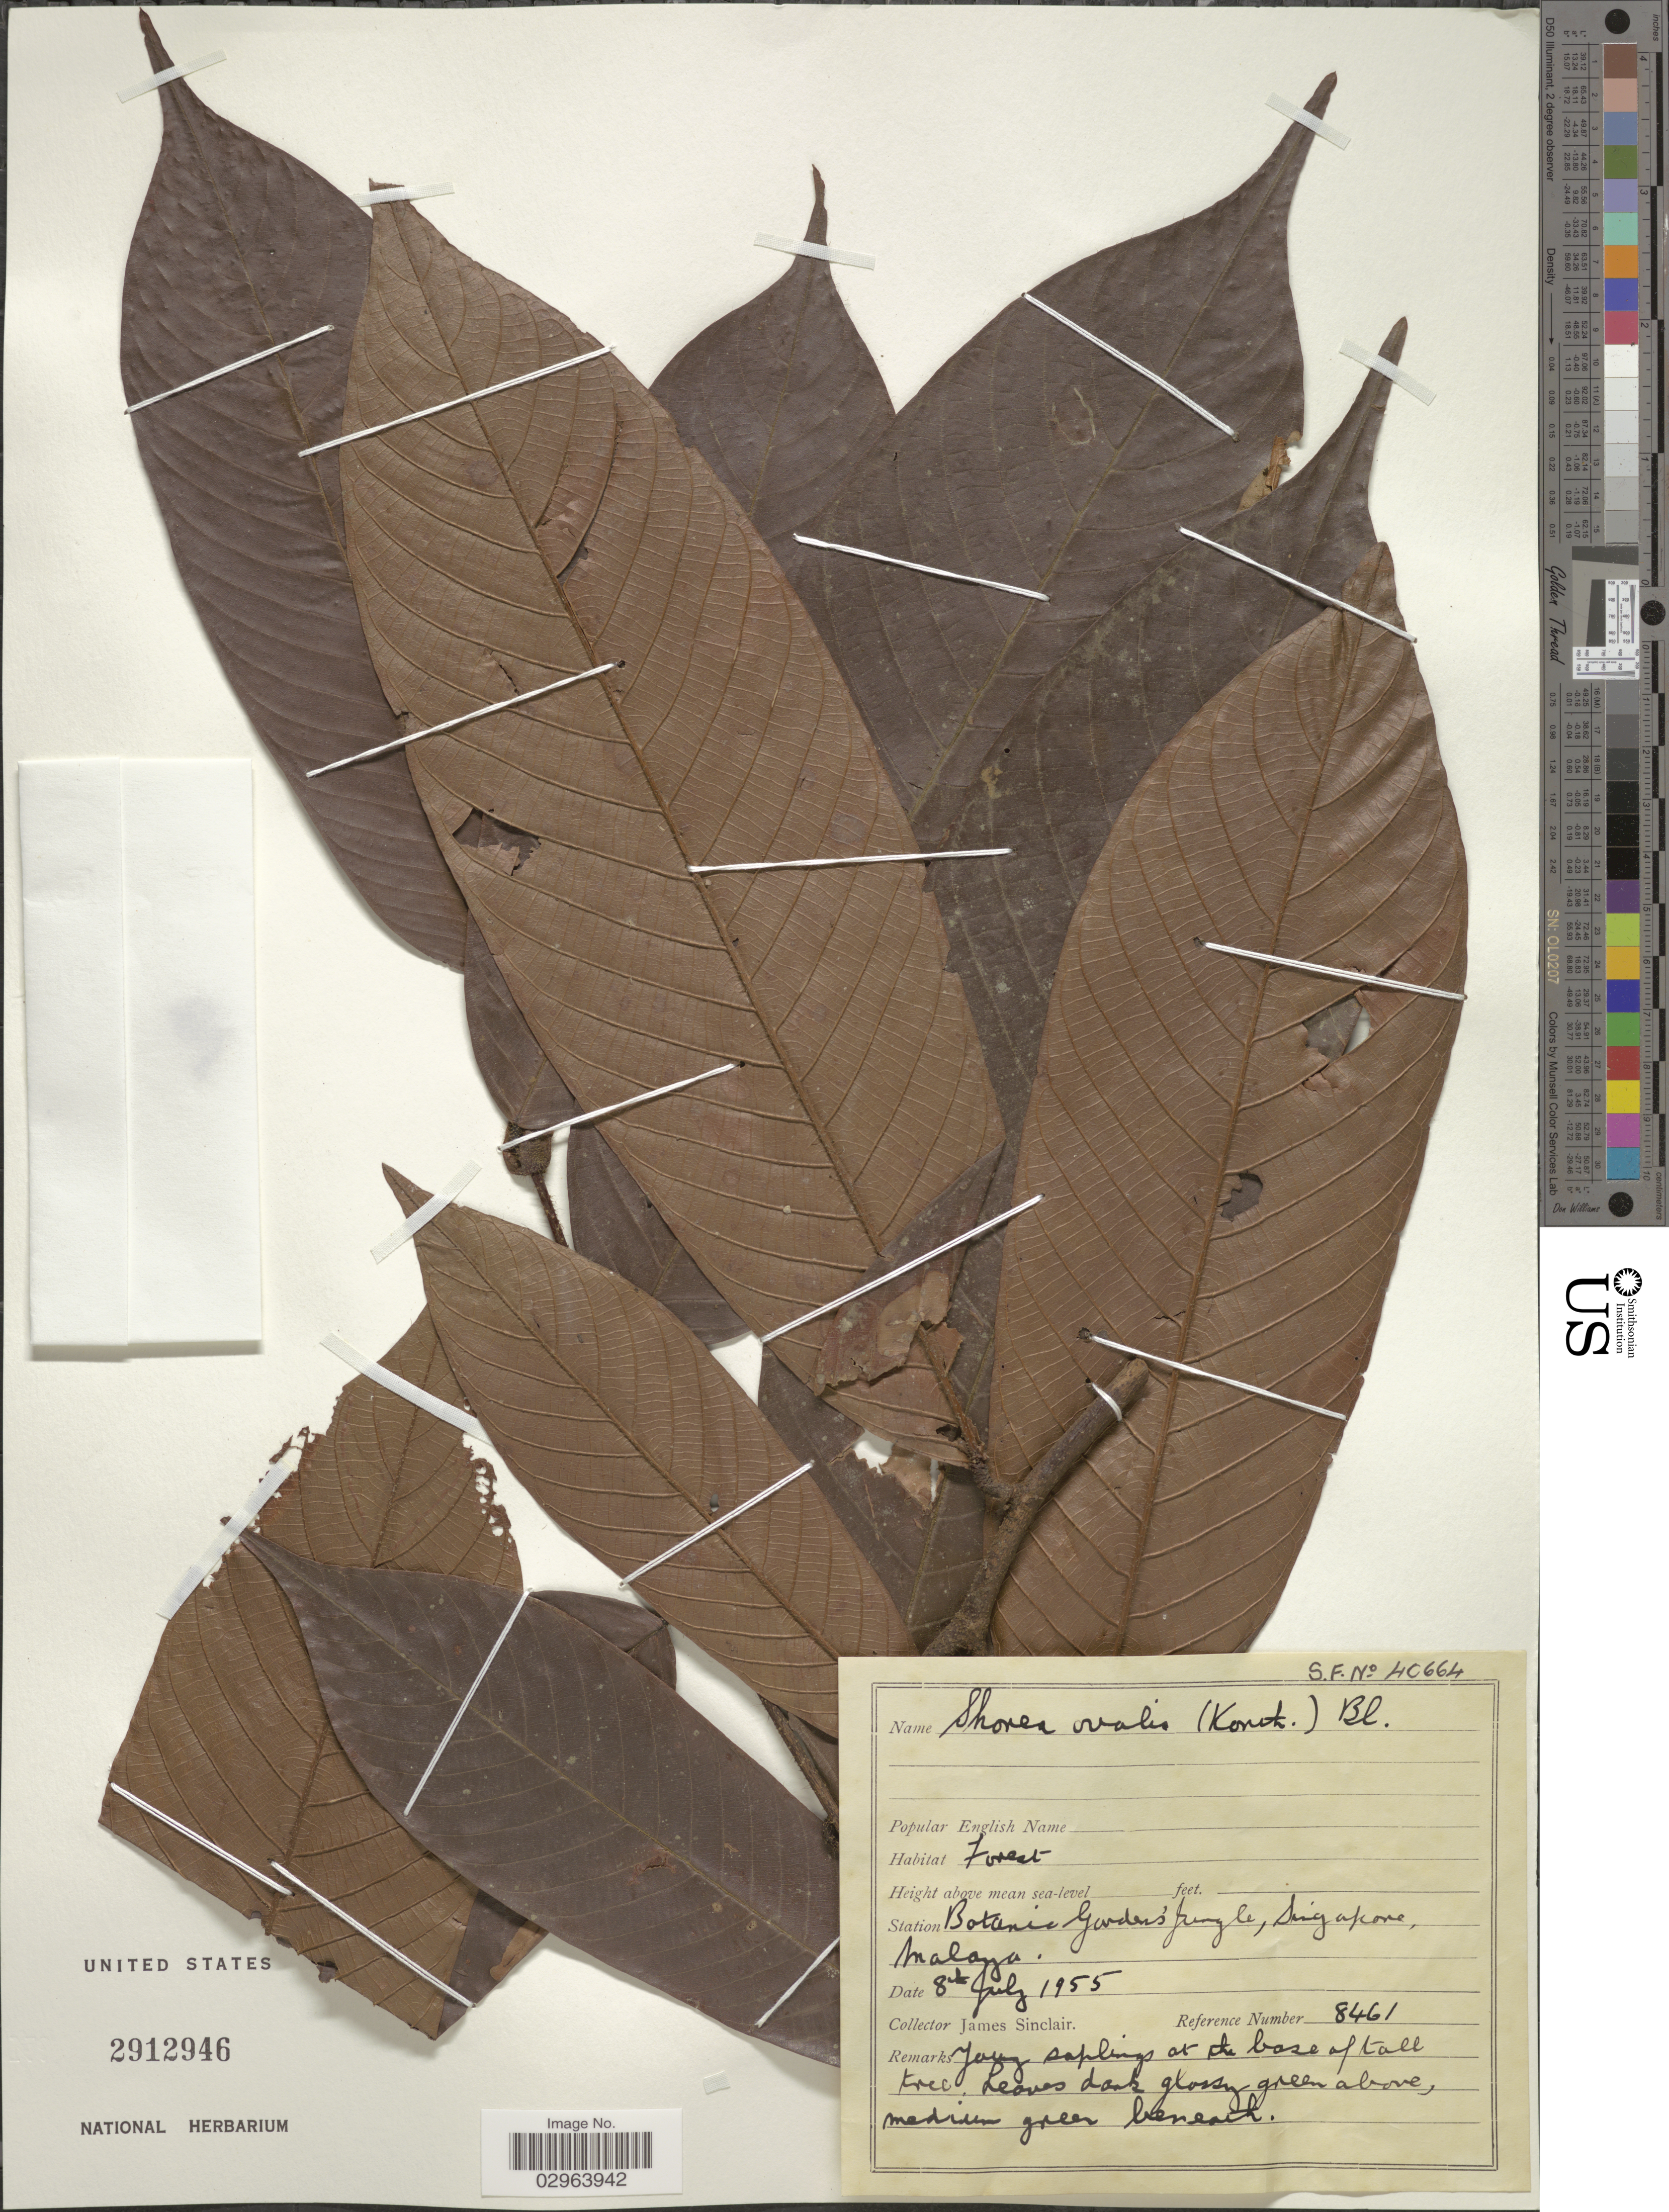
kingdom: Plantae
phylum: Tracheophyta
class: Magnoliopsida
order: Malvales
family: Dipterocarpaceae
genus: Rubroshorea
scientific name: Rubroshorea ovalis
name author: (Korth.) P.S. Ashton & J. Heck.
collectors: J. Sinclair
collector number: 8461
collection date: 1955-07-08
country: Singapore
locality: Botanic Garden's Jungle, Malaya.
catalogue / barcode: US 2912946